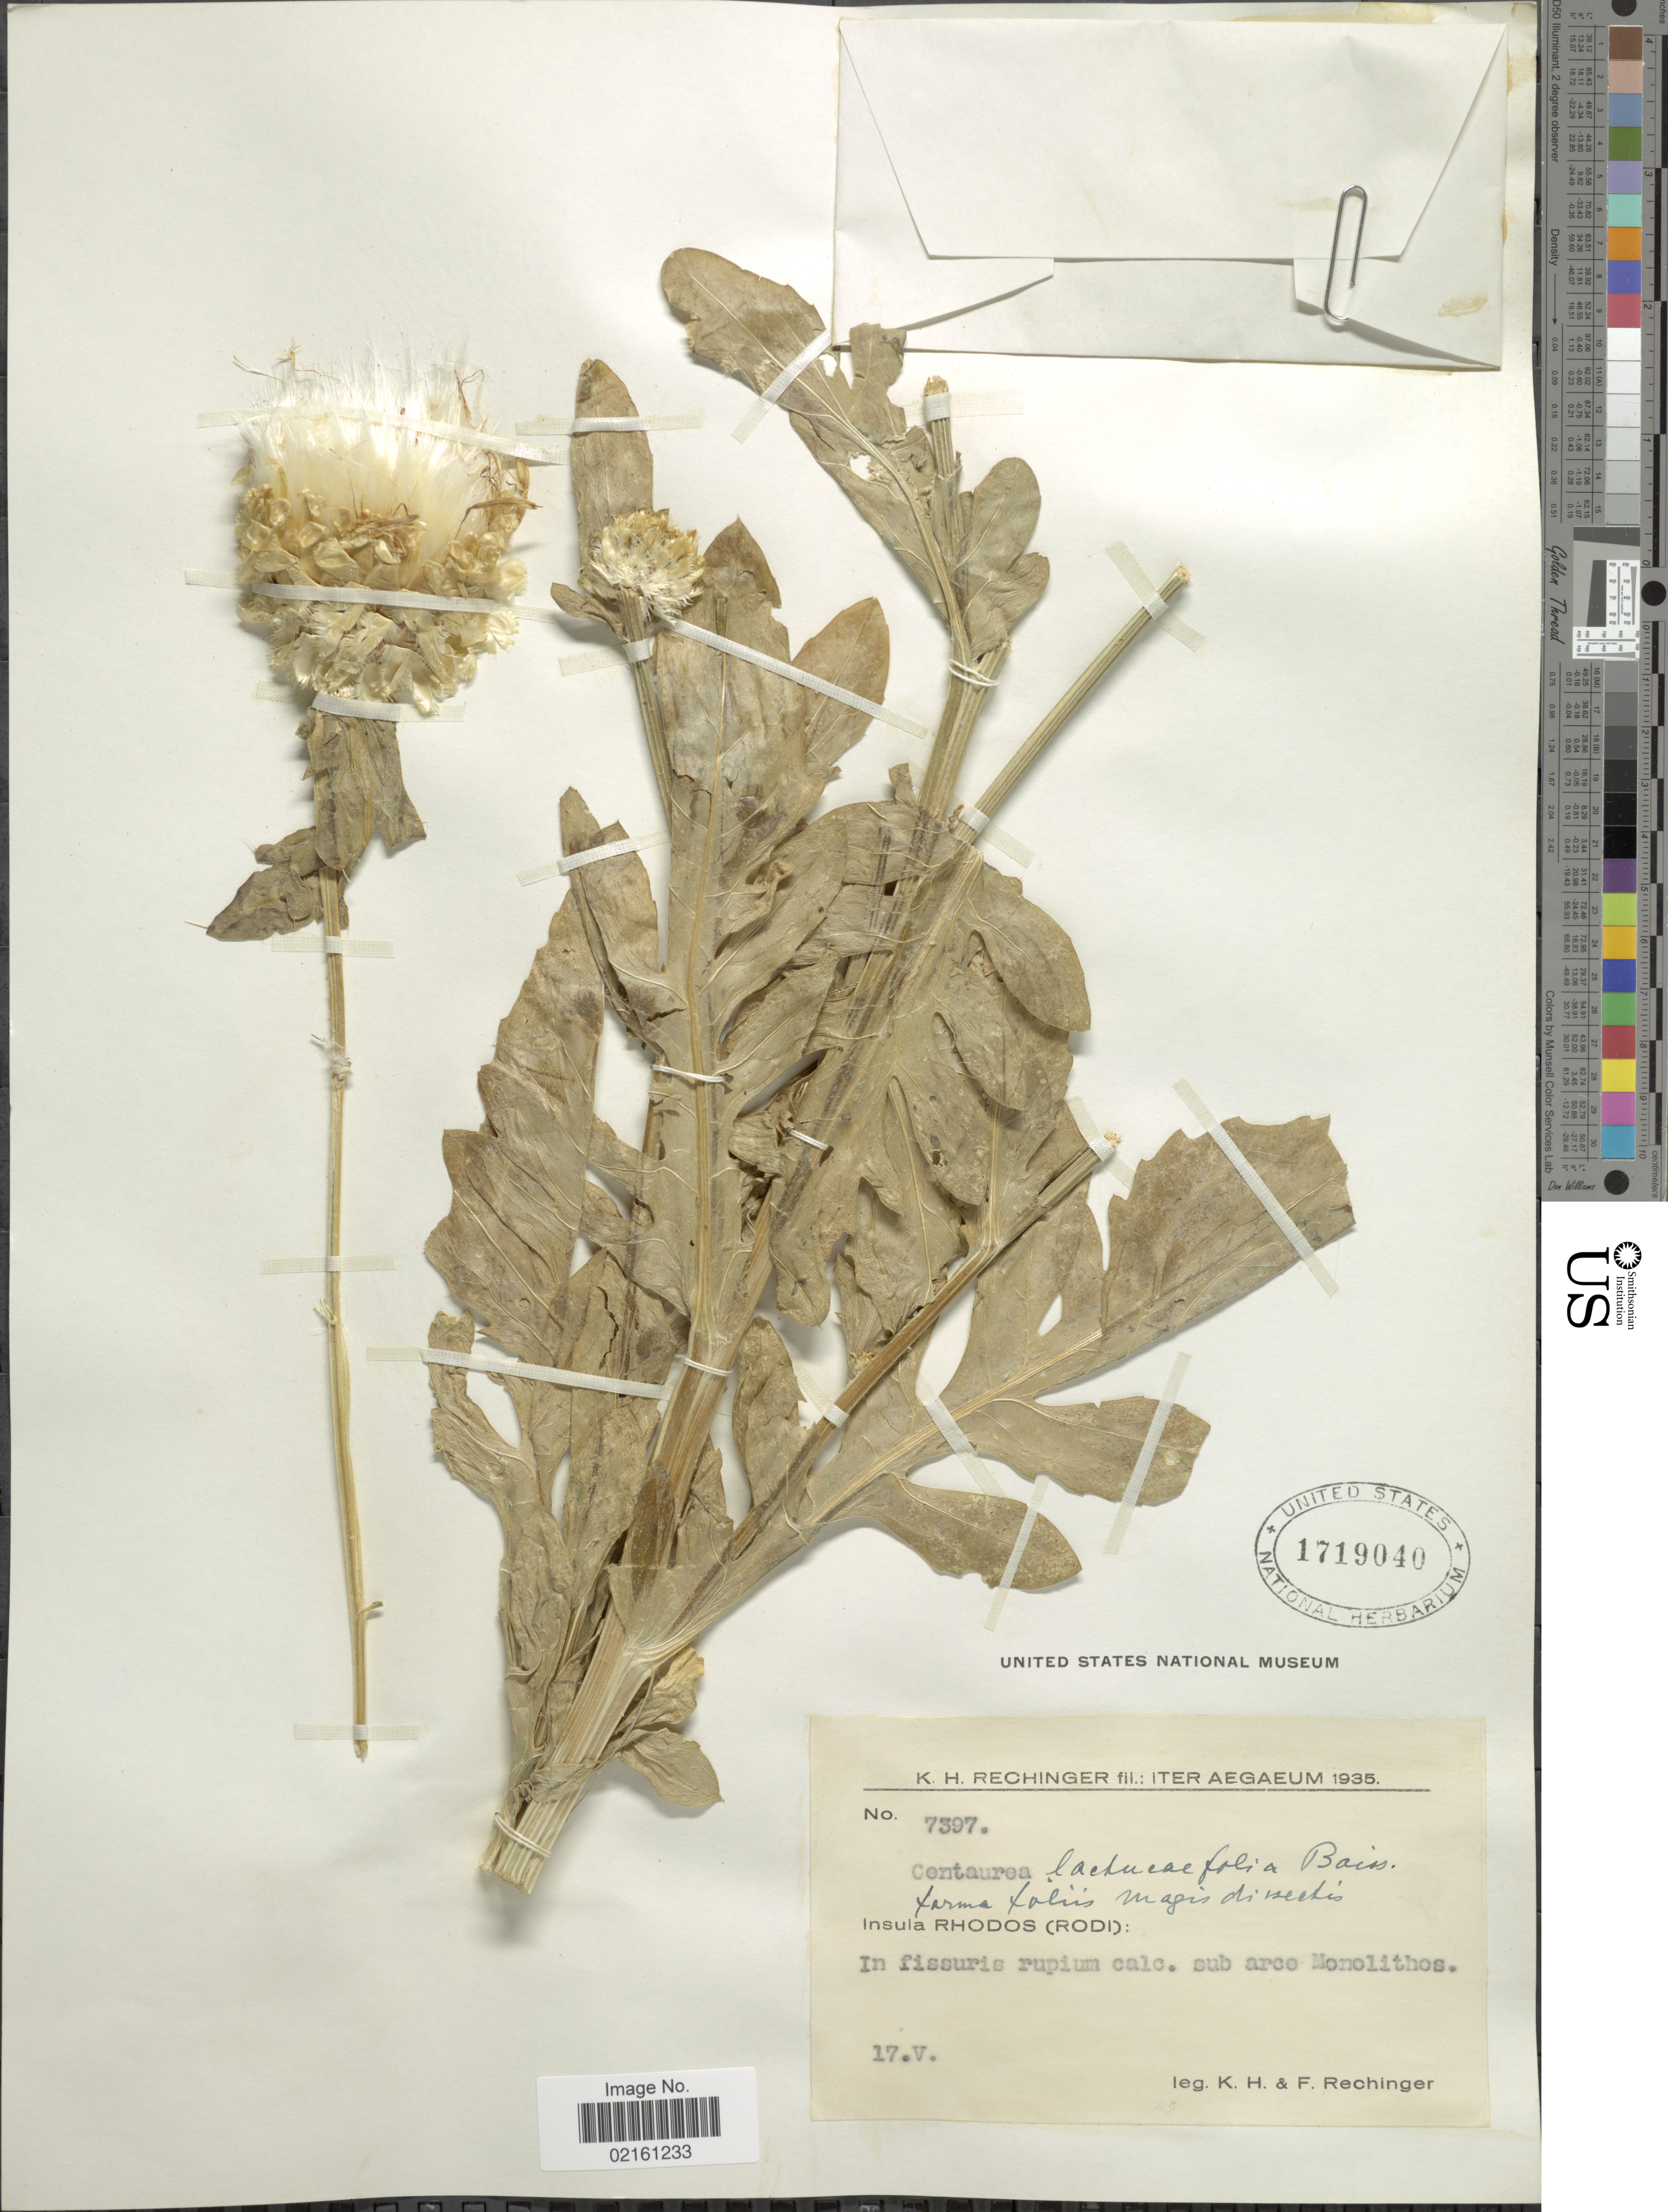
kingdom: Plantae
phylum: Tracheophyta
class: Magnoliopsida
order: Asterales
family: Asteraceae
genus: Centaurea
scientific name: Centaurea lactucifolia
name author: Boiss.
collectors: K. H. Rechinger & F. Rechinger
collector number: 7397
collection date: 1935-05-17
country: Greece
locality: Aegaeum, Insula Rhodos (Rodi), sub arce Monolithos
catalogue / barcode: US 1719040